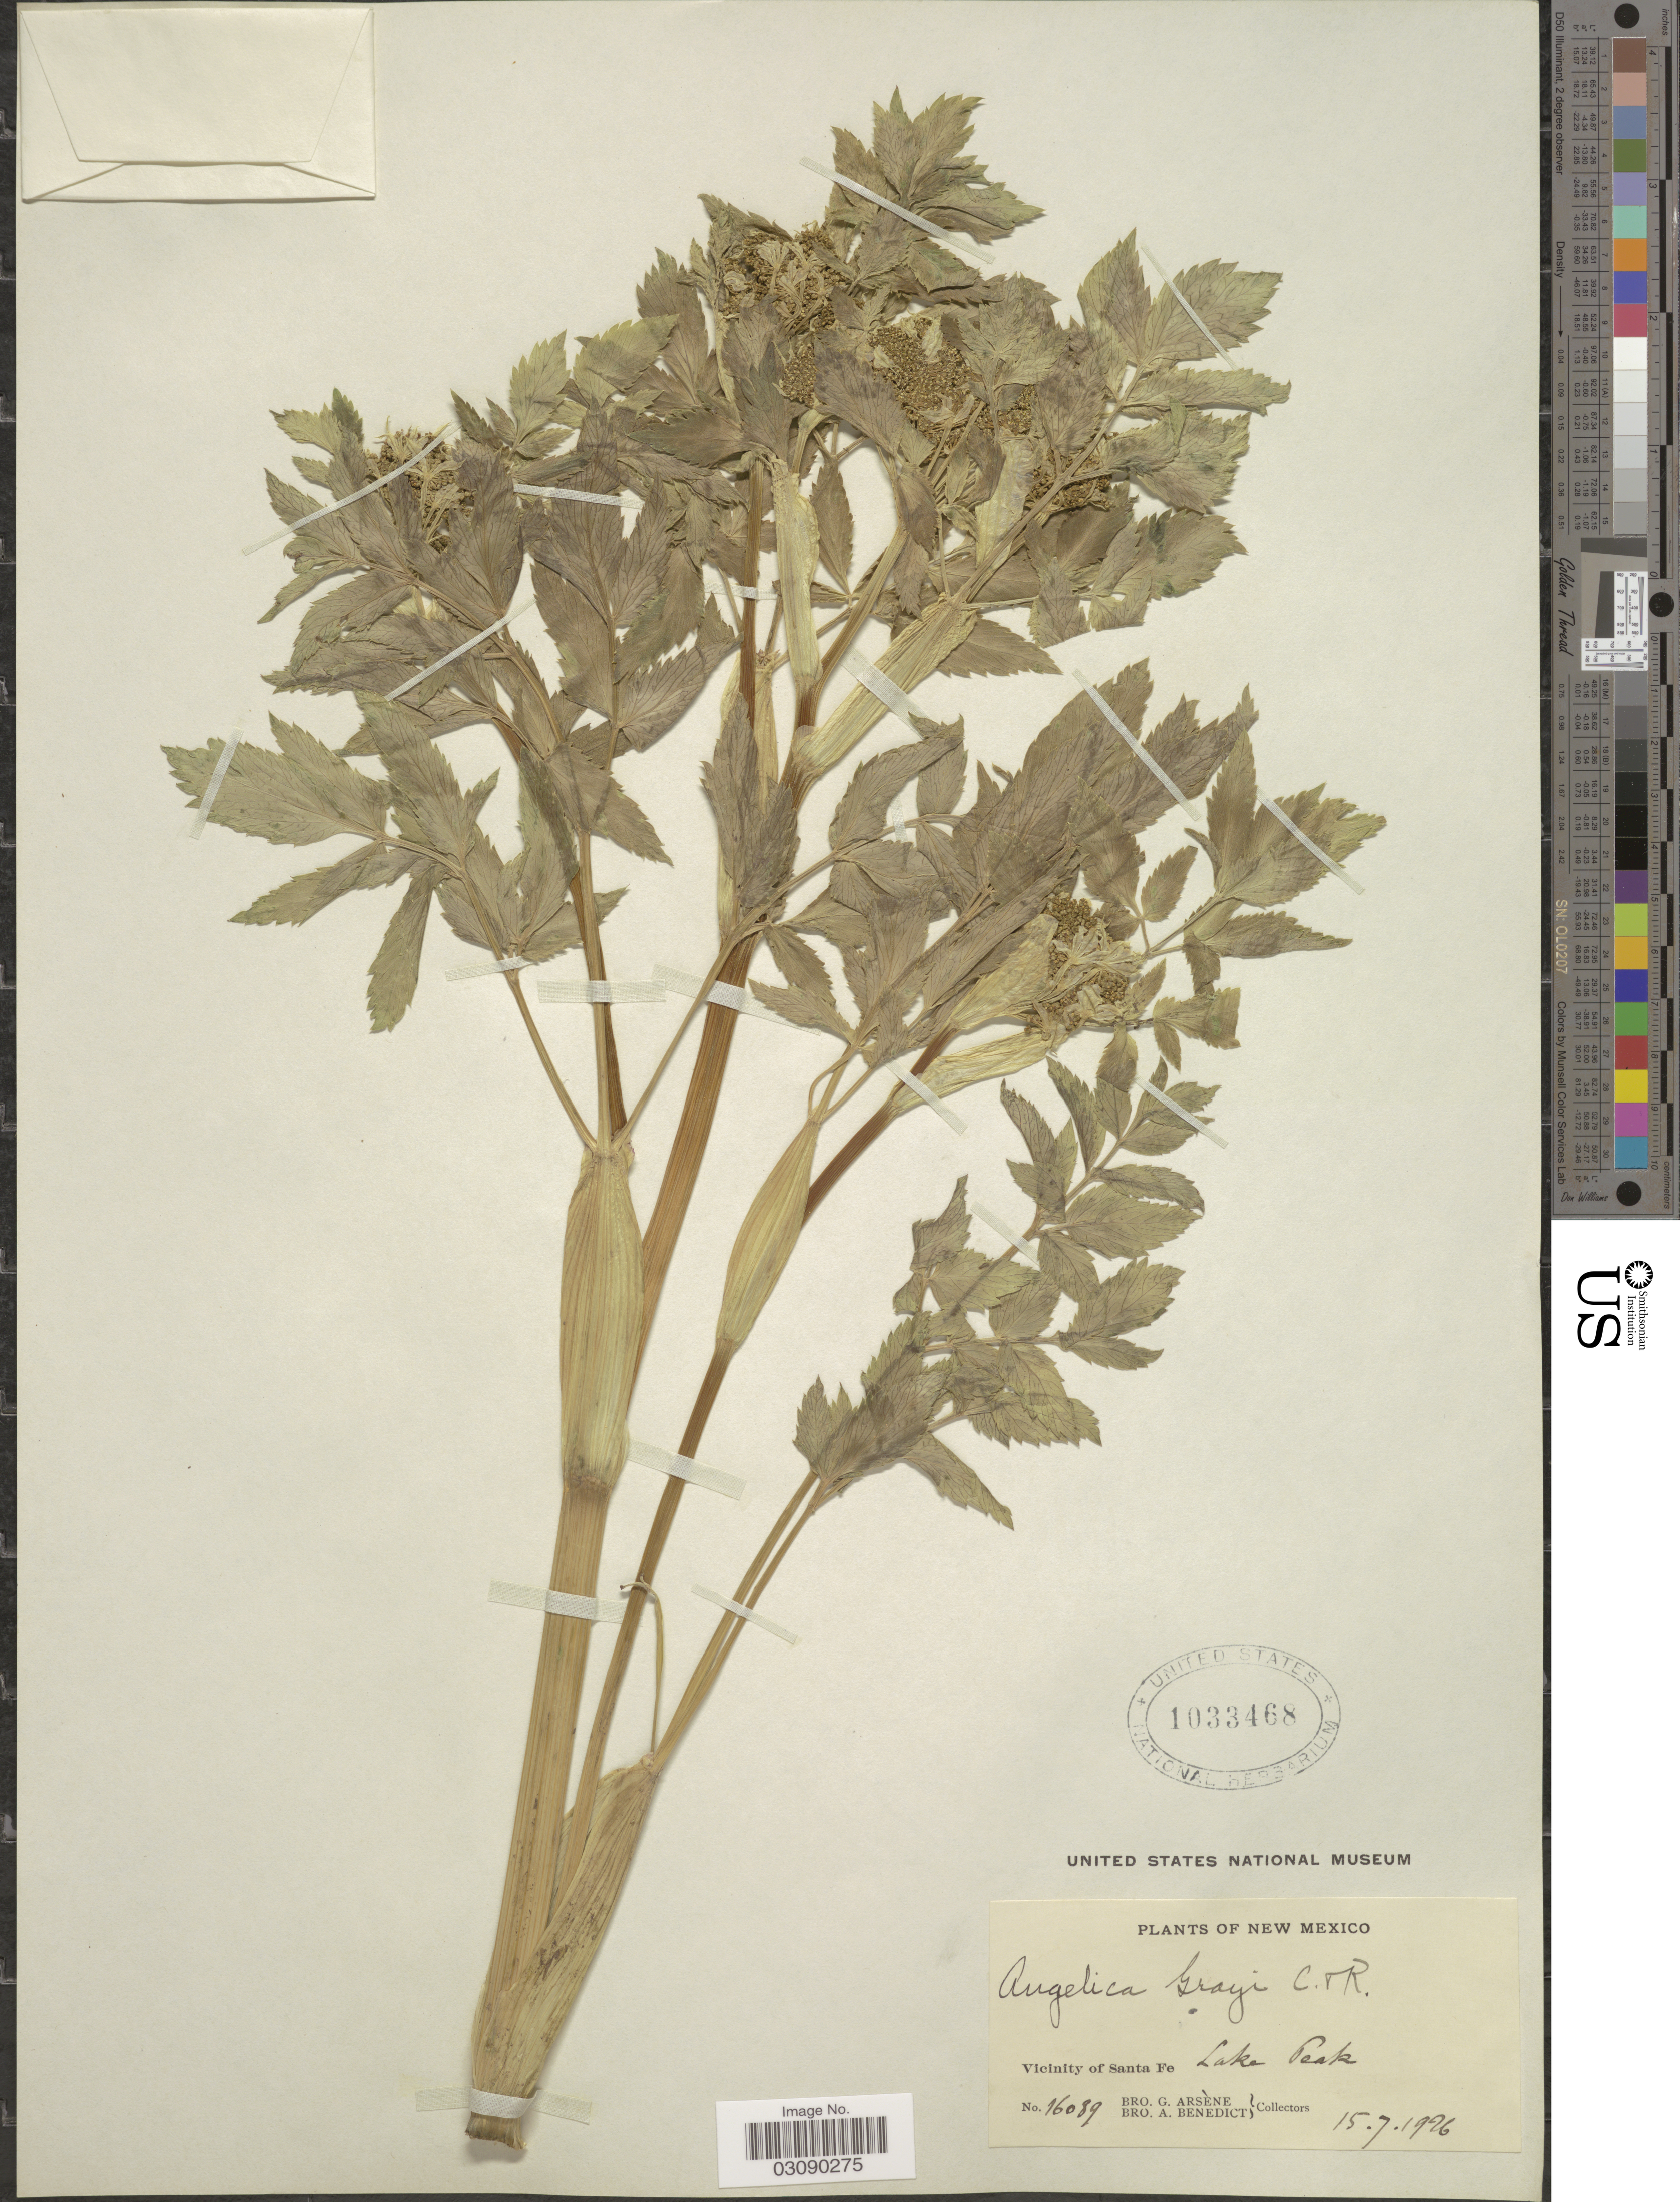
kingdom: Plantae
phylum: Tracheophyta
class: Magnoliopsida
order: Apiales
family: Apiaceae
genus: Angelica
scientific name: Angelica grayi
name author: (J.M. Coult. & Rose) J.M. Coult. & Rose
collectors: Bro. G. Arsène & Bro. A. Benedict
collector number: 16089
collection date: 1926-07-15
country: United States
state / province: New Mexico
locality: Vicinity of Santa Fe, Lake Peak.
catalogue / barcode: US 1033468